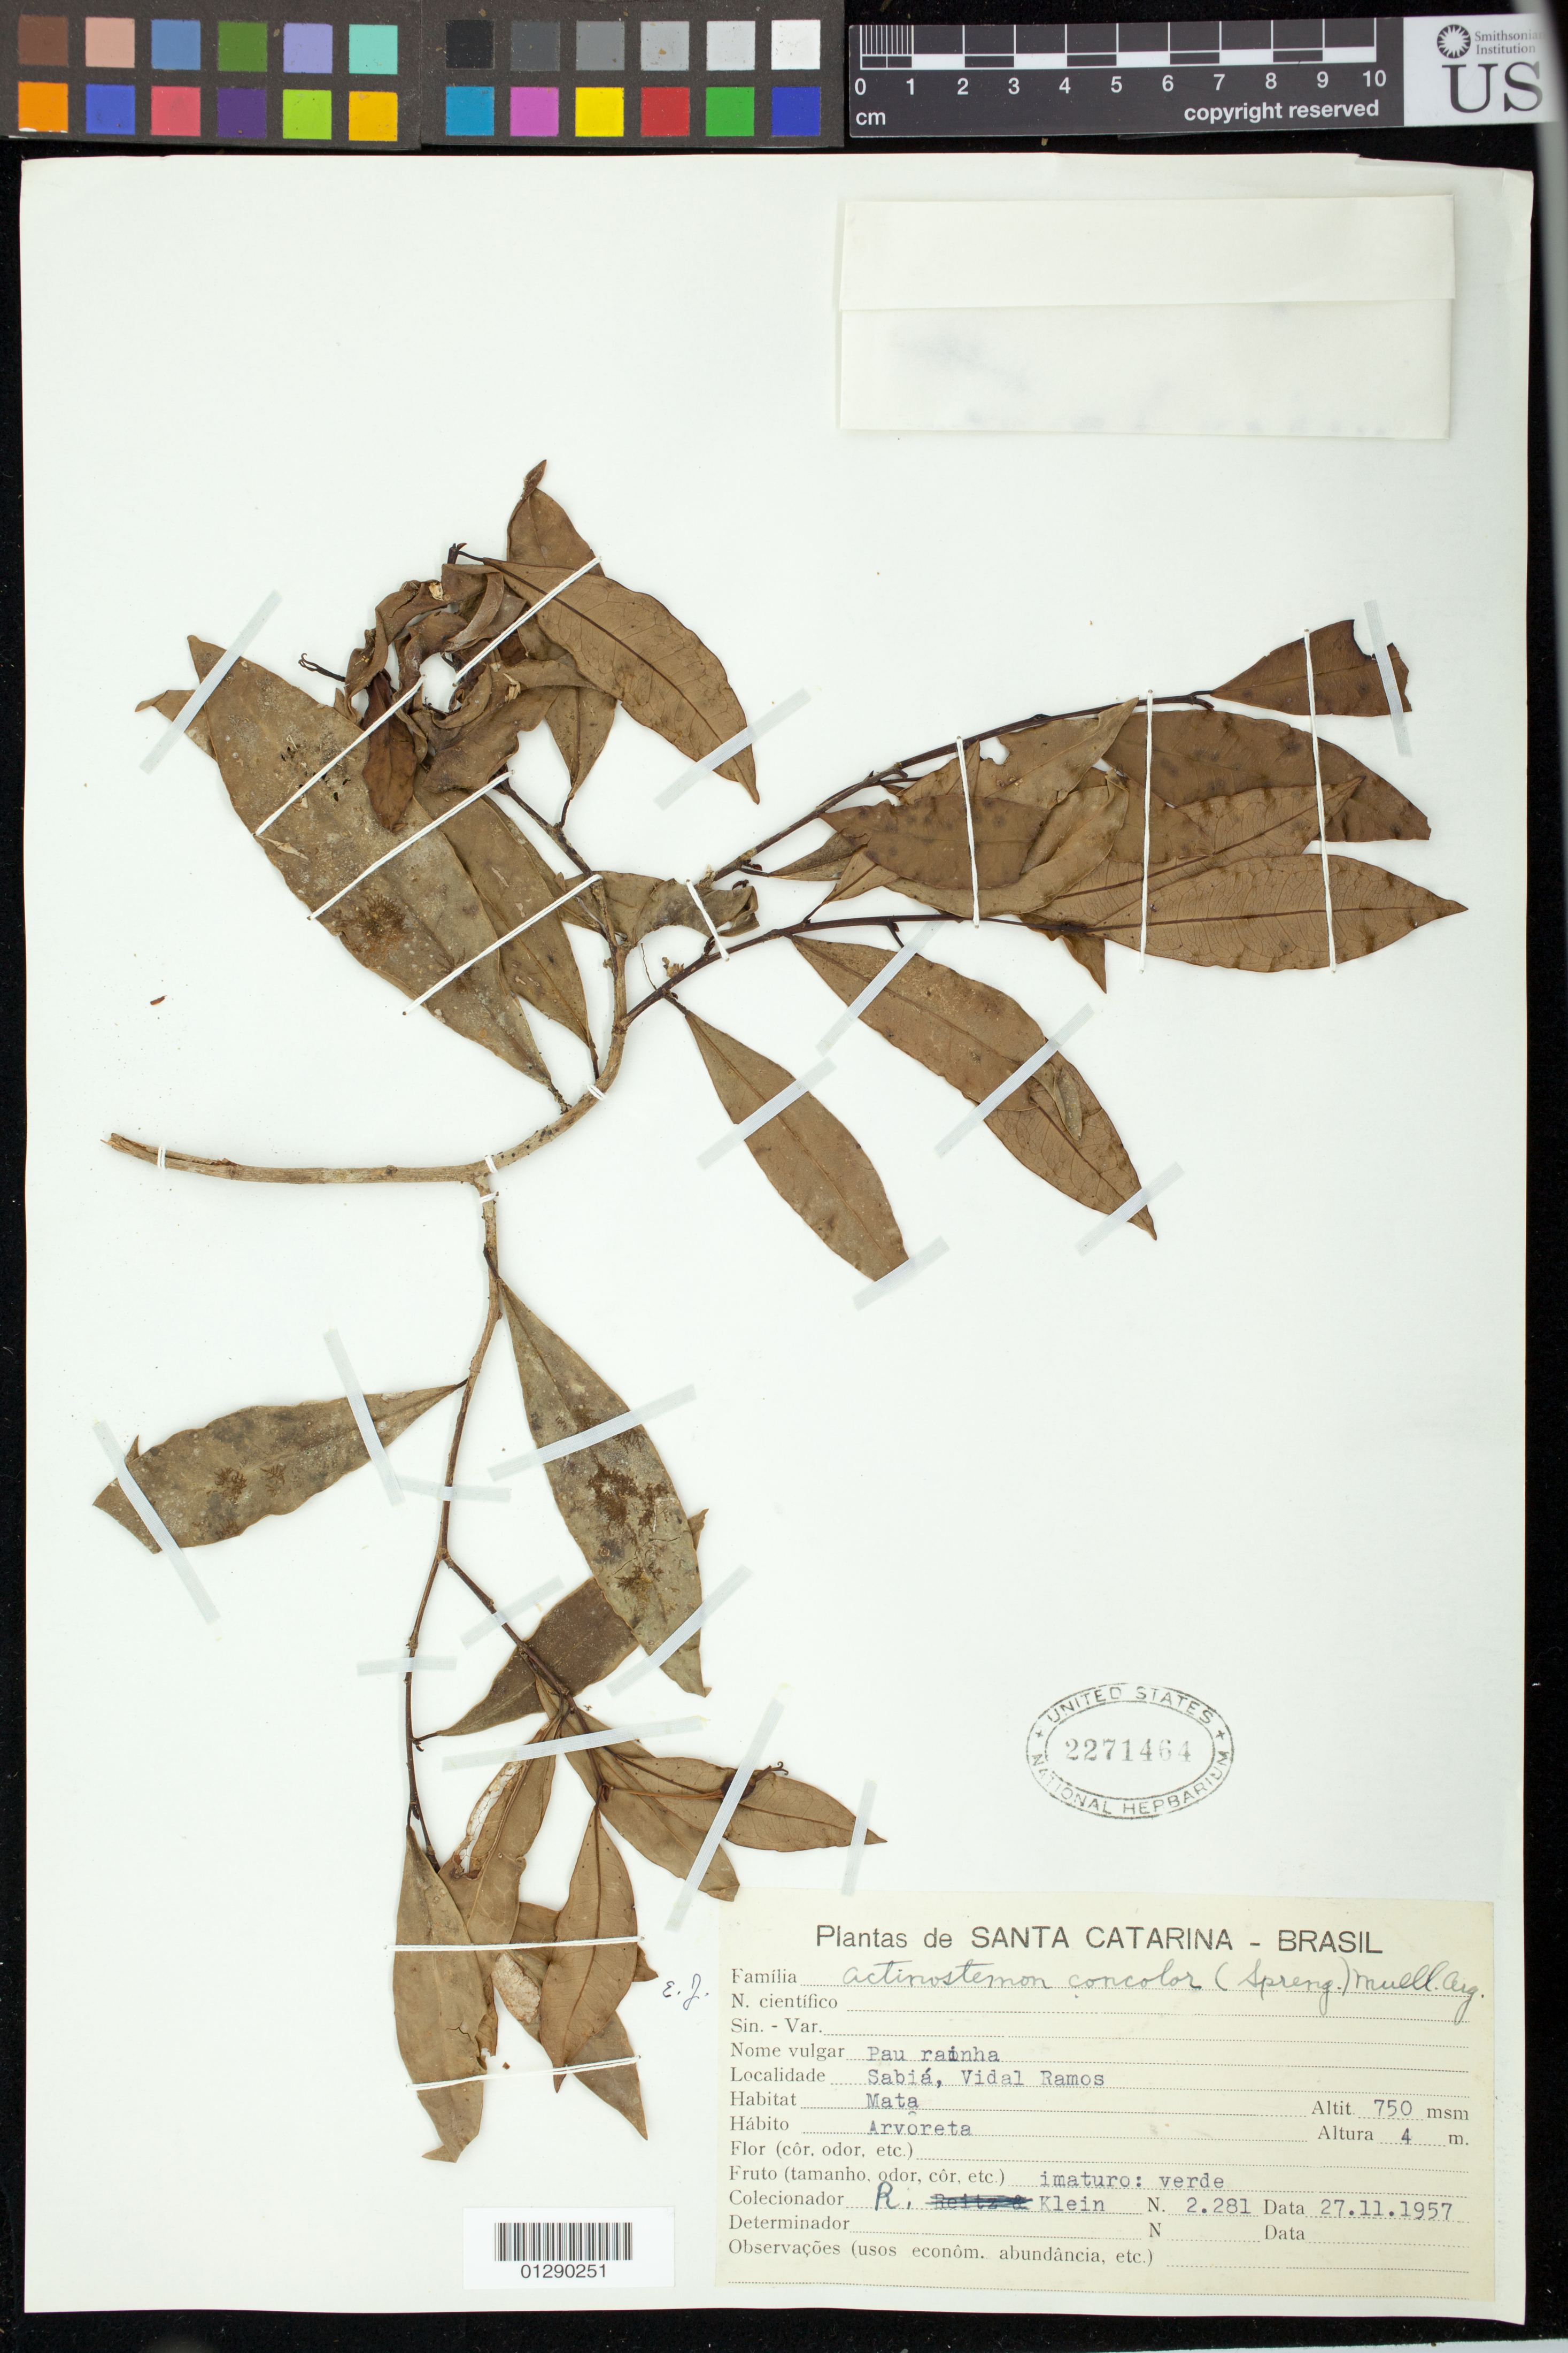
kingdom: Plantae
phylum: Tracheophyta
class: Magnoliopsida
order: Malpighiales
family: Euphorbiaceae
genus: Actinostemon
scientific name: Actinostemon concolor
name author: (Spreng.) Müll. Arg.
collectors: R. M. Klein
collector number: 2281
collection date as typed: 27 Nov 1957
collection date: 1957-11-27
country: Brazil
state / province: Santa Catarina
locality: Sabia, vidal ramos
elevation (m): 750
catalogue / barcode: US 2271464